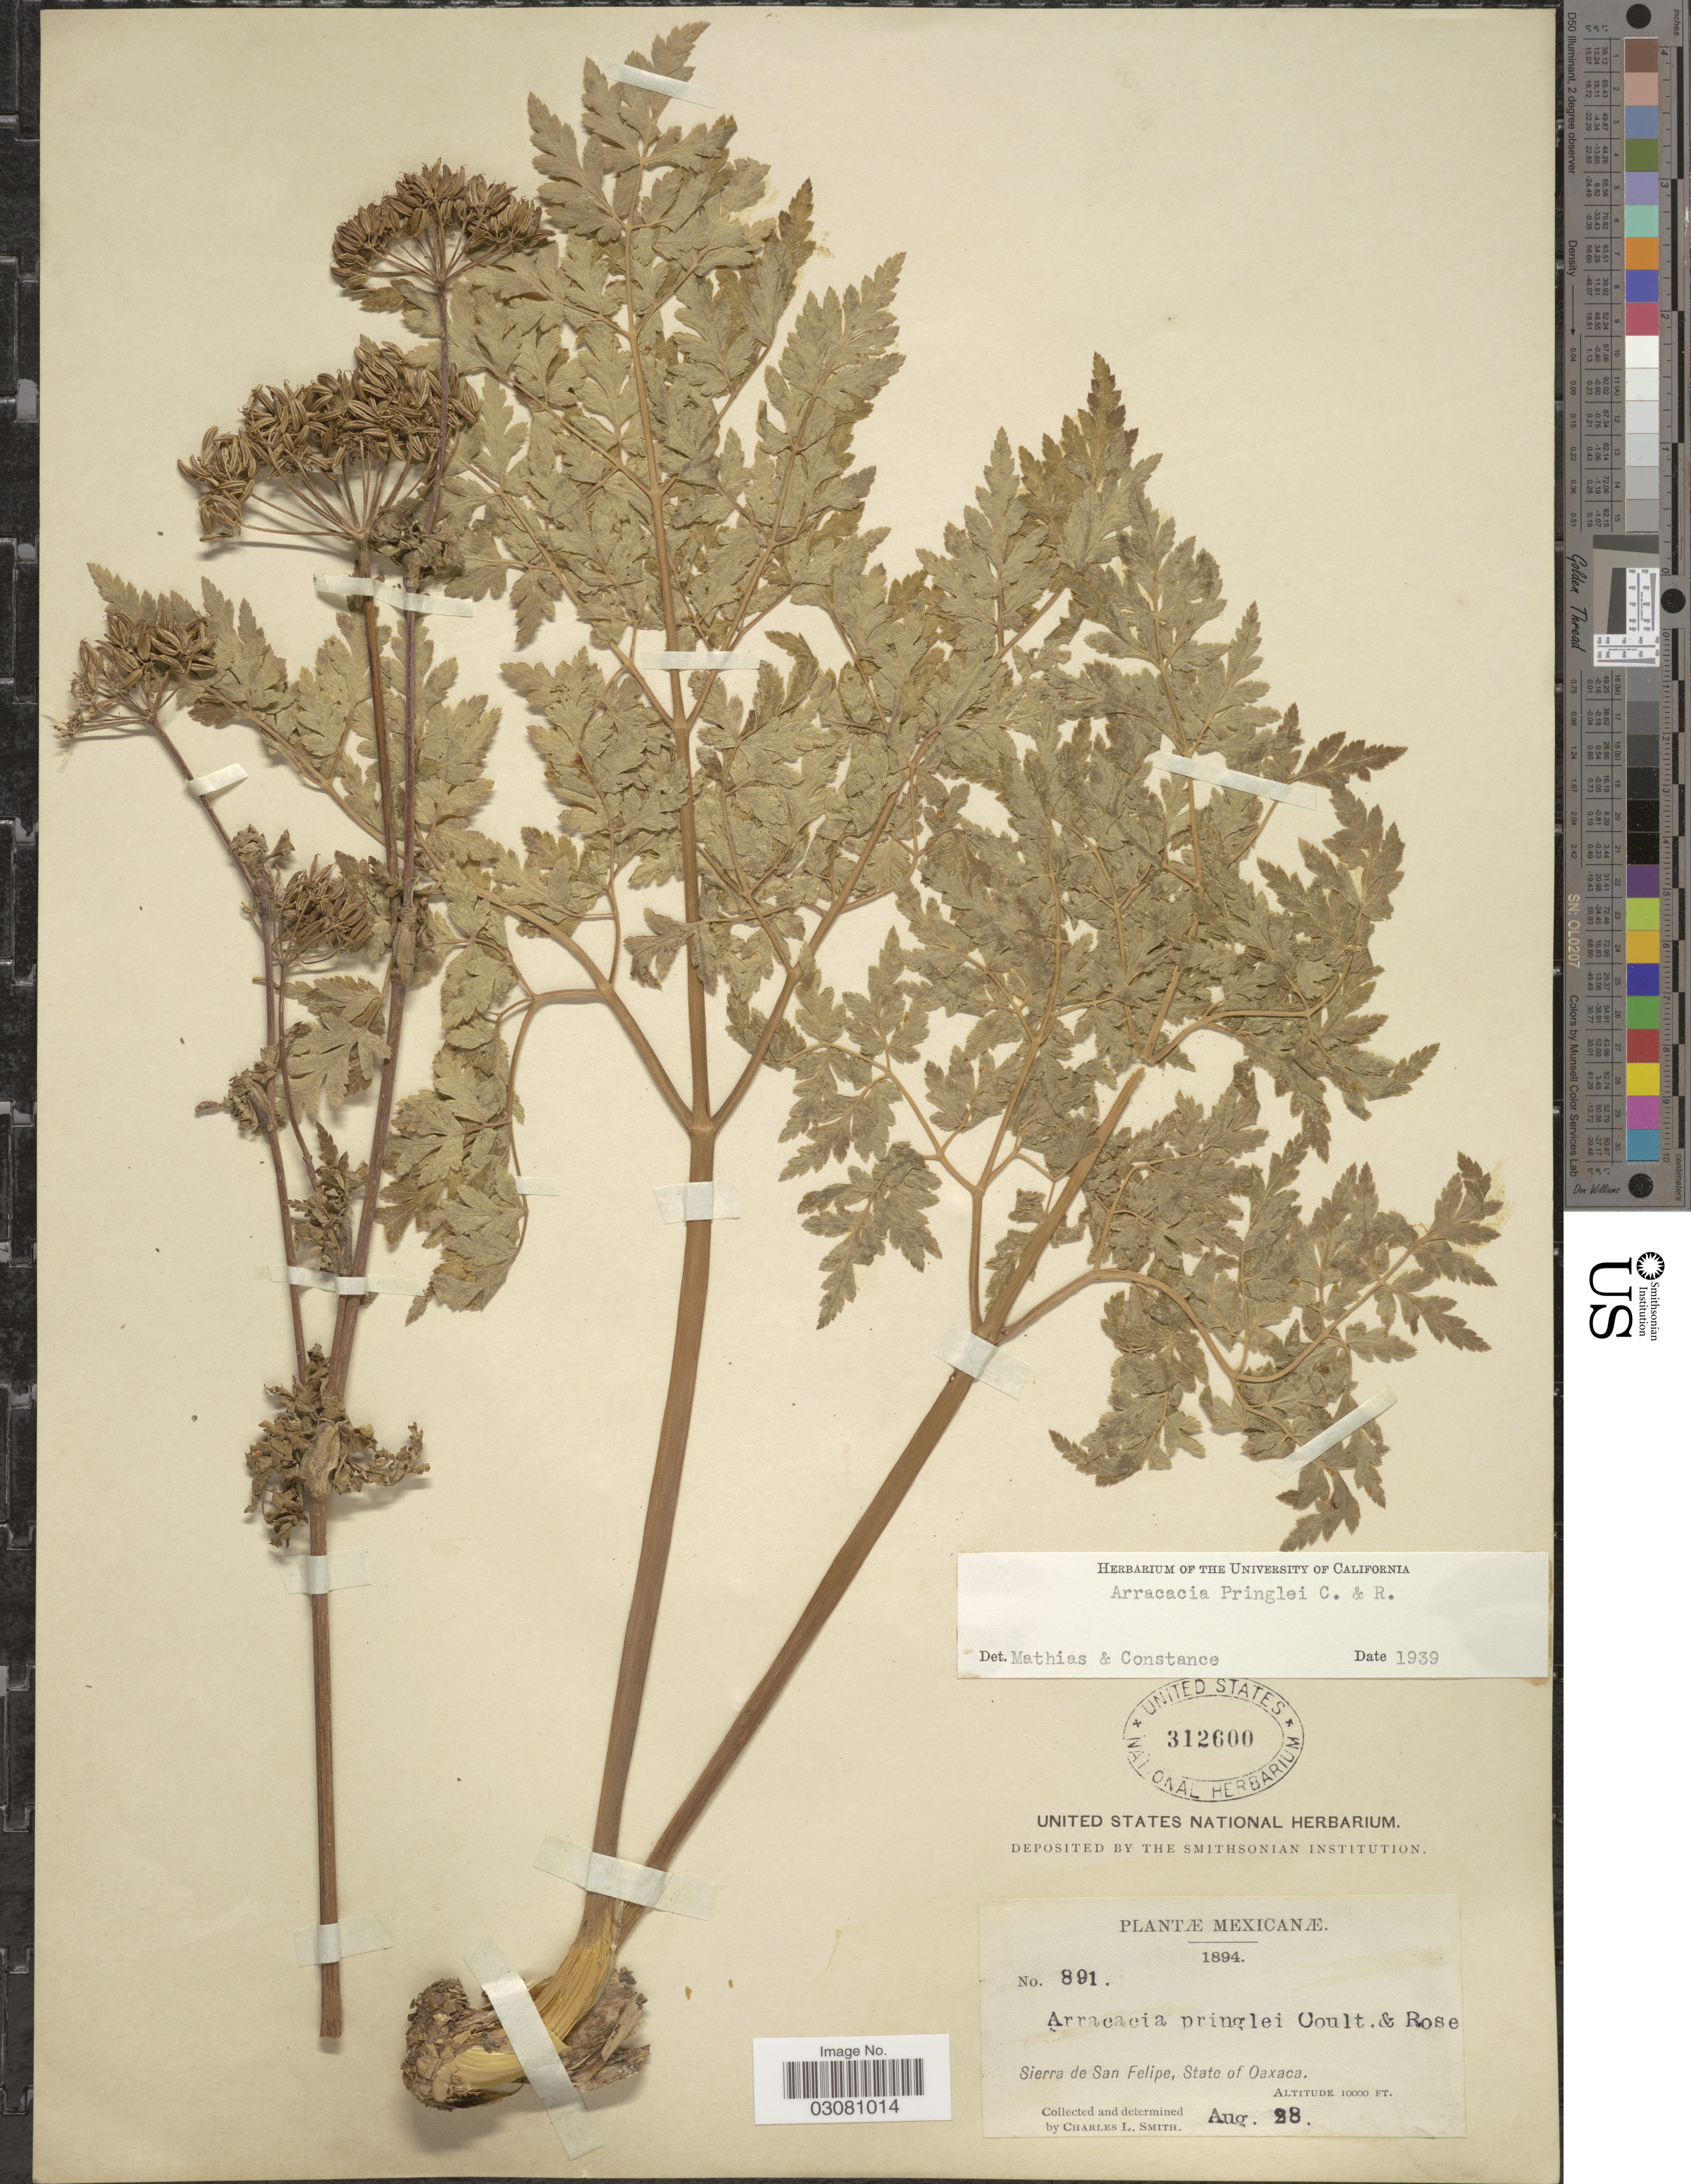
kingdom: Plantae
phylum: Tracheophyta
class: Magnoliopsida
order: Apiales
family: Apiaceae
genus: Arracacia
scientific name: Arracacia pringlei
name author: J.M. Coult. & Rose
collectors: C. L. Smith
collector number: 891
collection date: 1894-08-28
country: Mexico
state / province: Oaxaca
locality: Sierra de San Felipe.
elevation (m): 3048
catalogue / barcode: US 312600